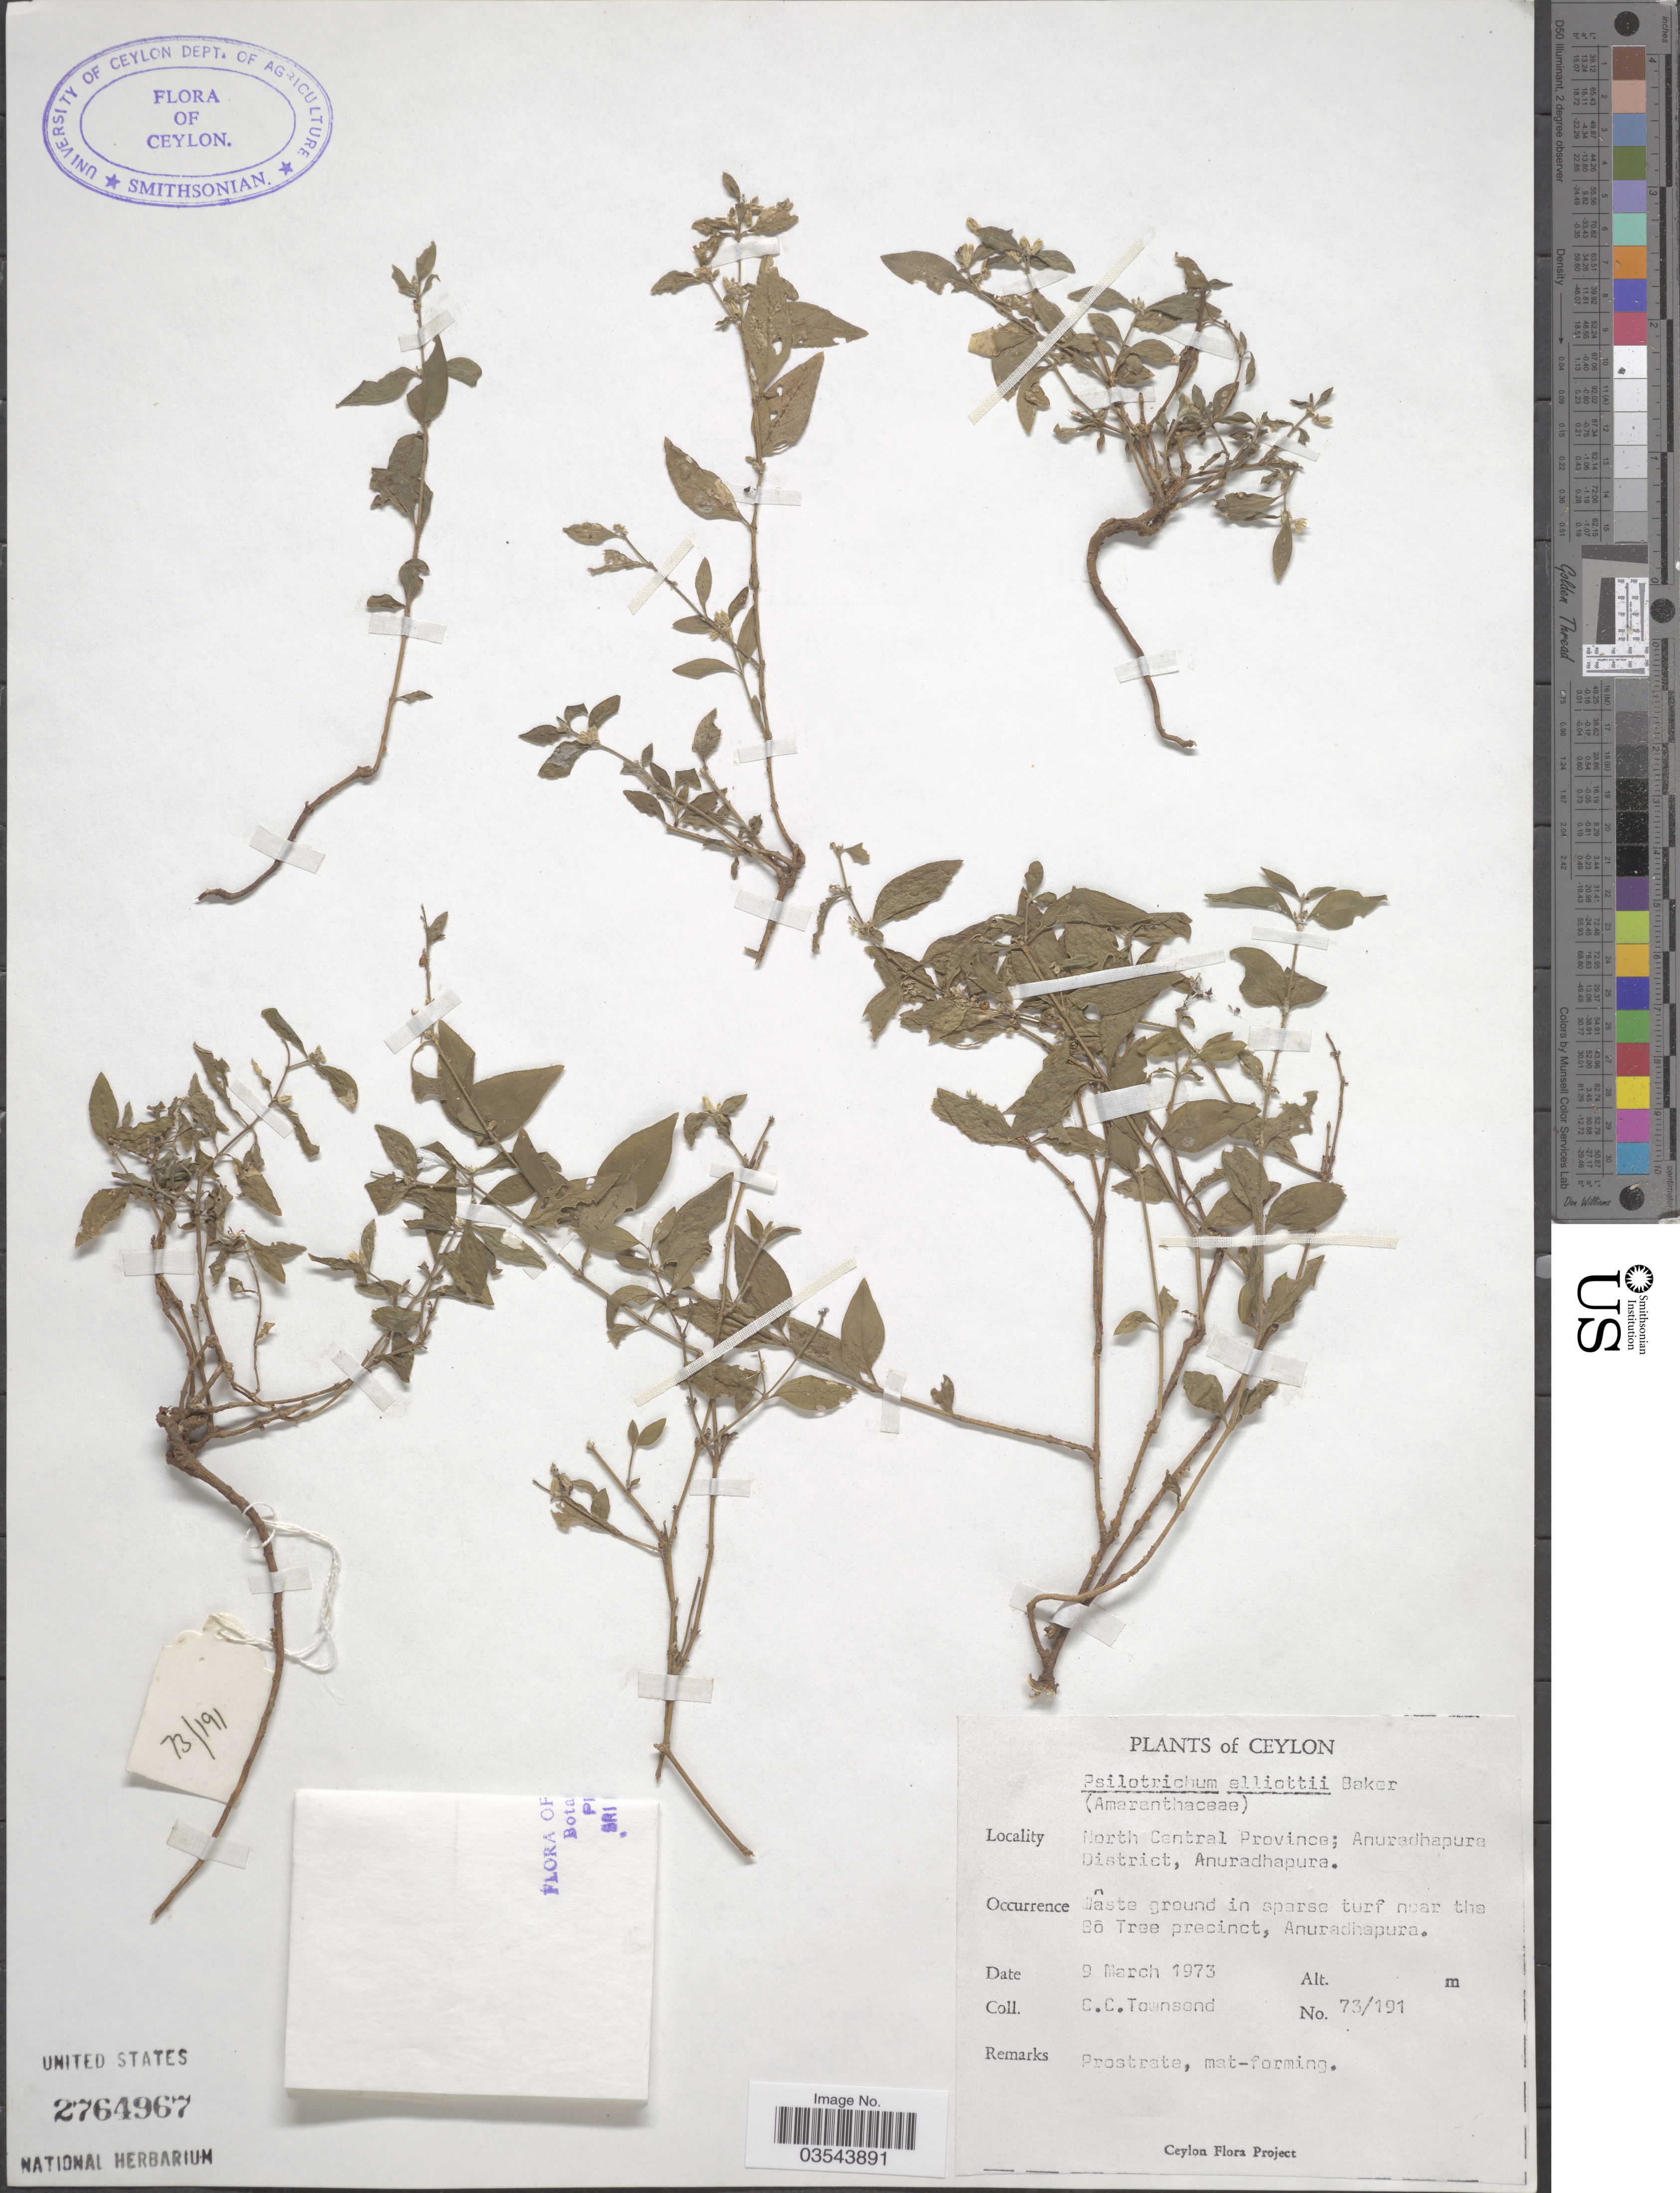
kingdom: Plantae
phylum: Tracheophyta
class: Magnoliopsida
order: Caryophyllales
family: Amaranthaceae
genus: Psilotrichum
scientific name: Psilotrichum elliotii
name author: Baker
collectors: C. C. Townsend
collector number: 73/191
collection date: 1973-03-09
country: Sri Lanka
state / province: North Central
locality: Ceylon. Anuradhapura District, Anuradhapura.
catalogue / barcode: US 2764967